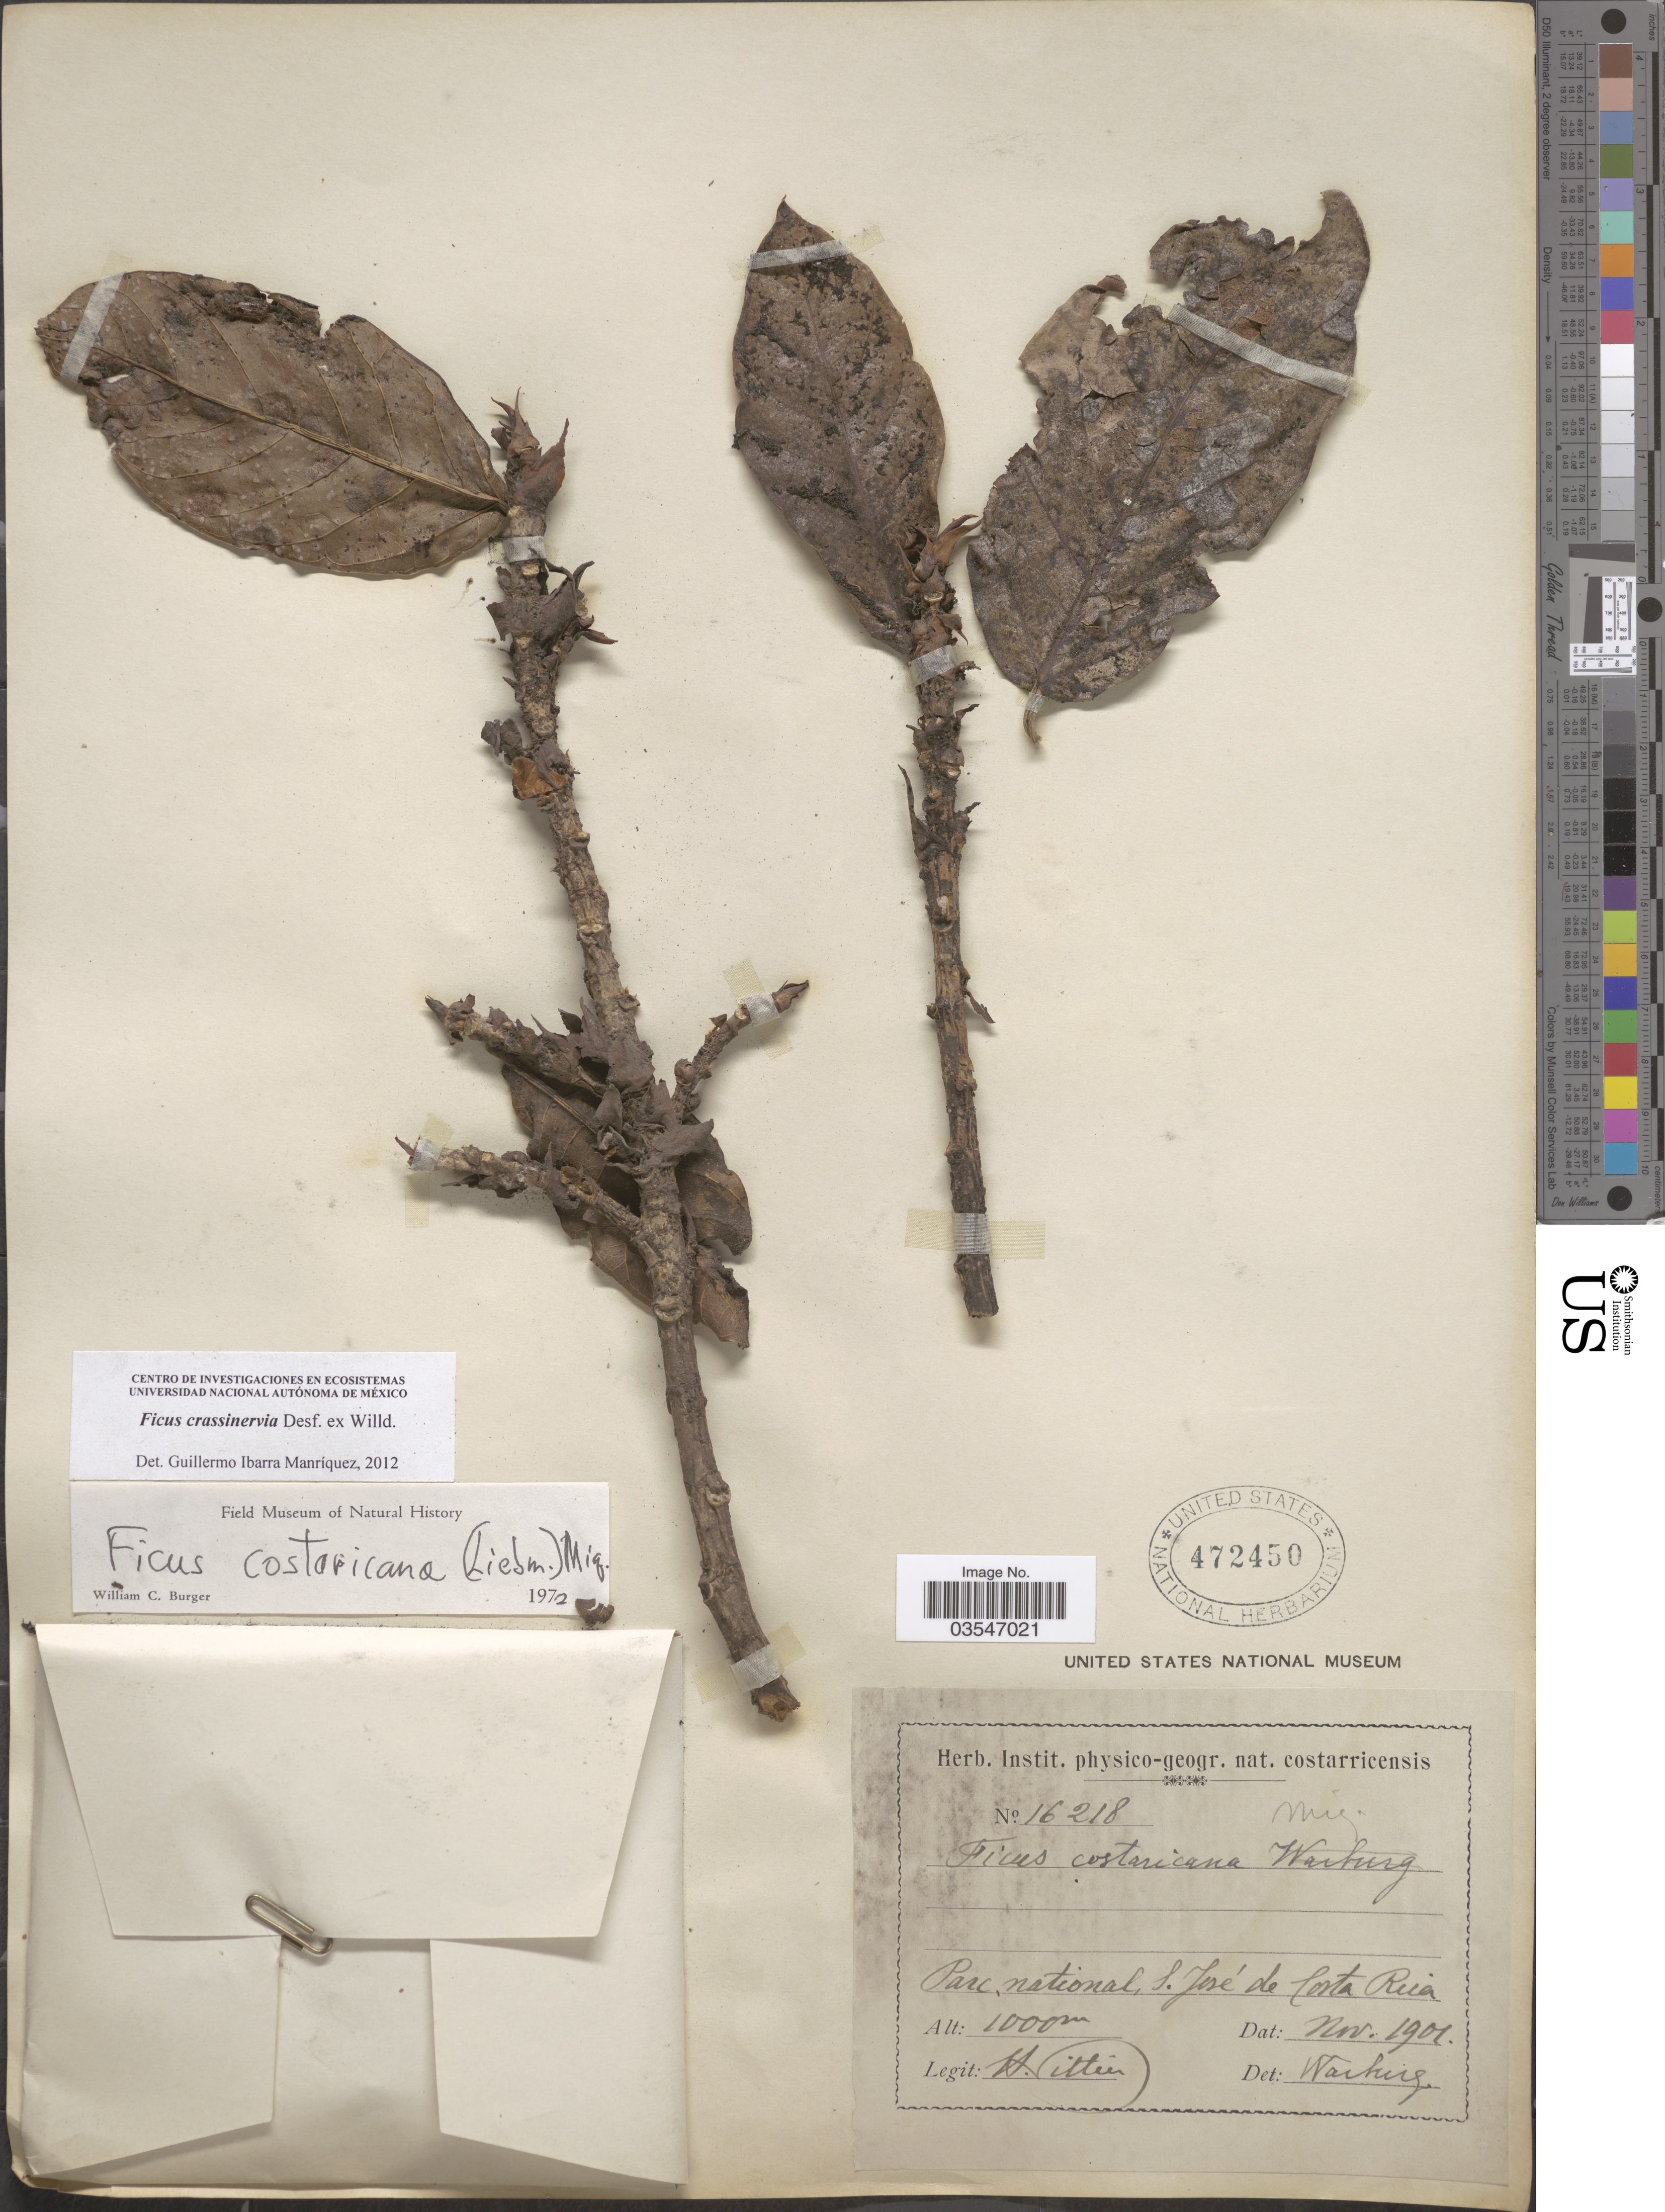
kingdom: Plantae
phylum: Tracheophyta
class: Magnoliopsida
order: Rosales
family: Moraceae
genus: Ficus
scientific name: Ficus crassinervia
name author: Desf. ex Willd.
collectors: H. F. Pittier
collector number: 16218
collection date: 1901-11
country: Costa Rica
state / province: San José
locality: Parc, national, S. José de Costa Rica.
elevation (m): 1000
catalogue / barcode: US 472450